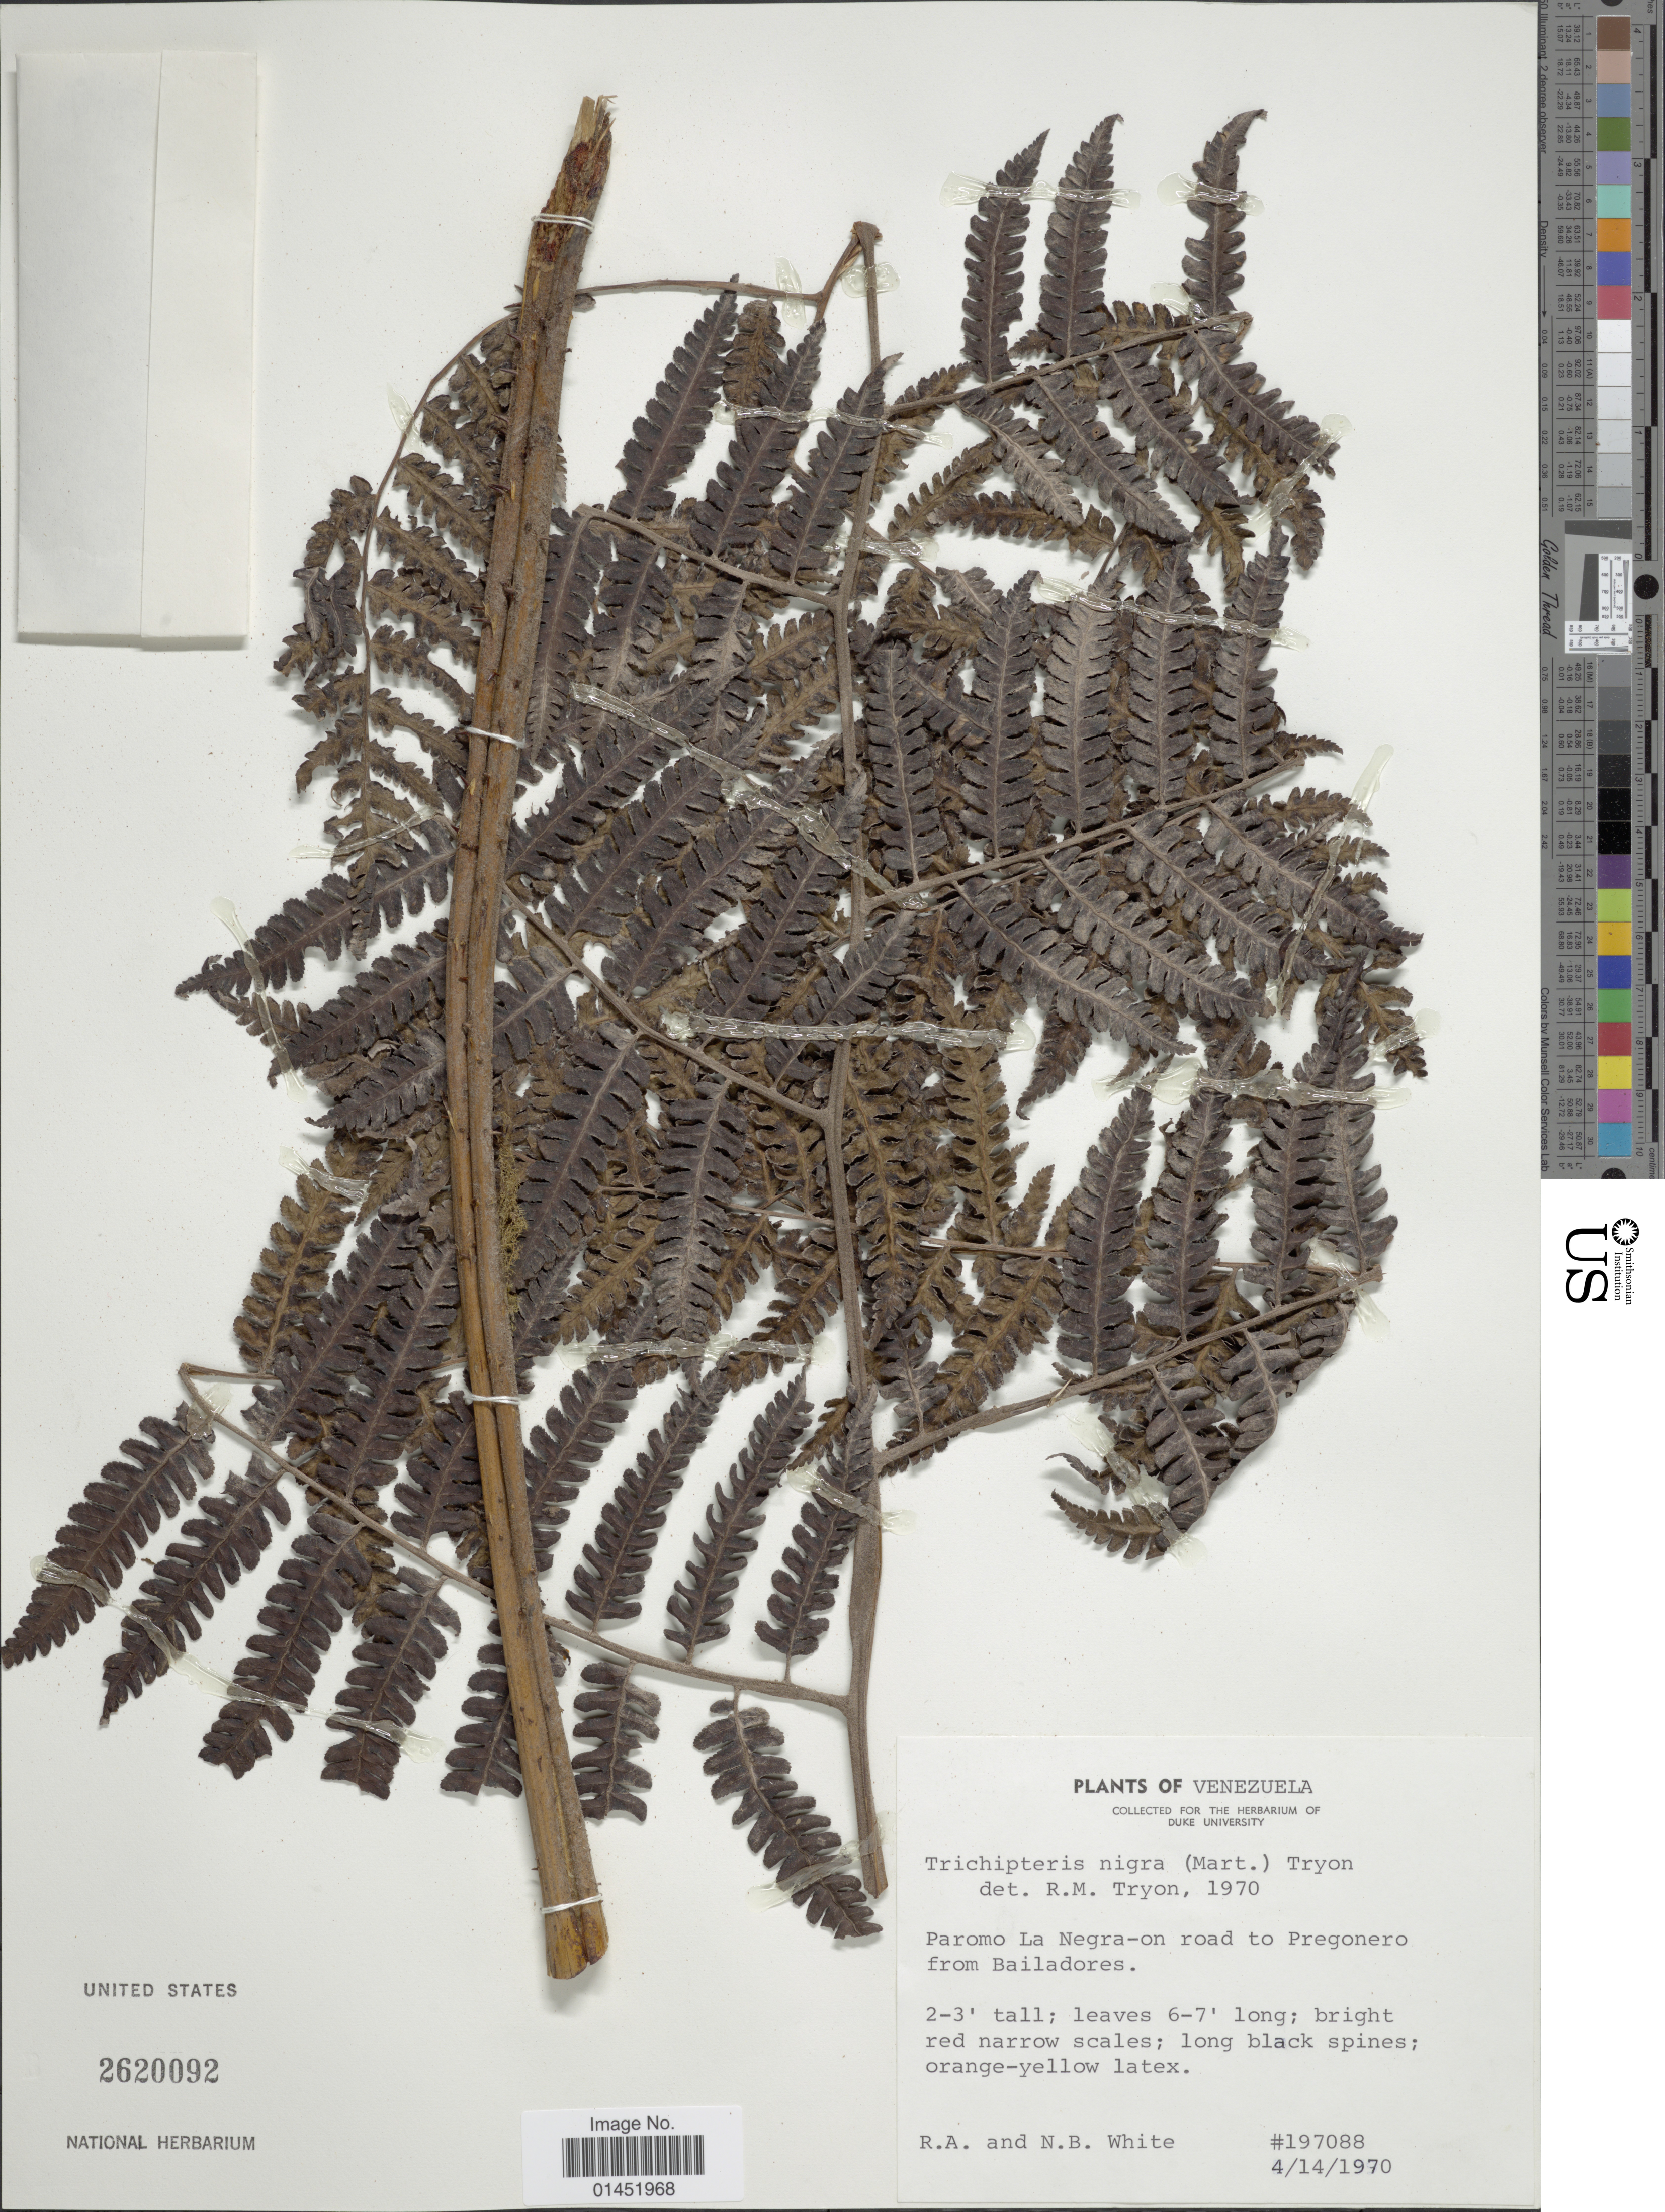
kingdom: Plantae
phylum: Tracheophyta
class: Polypodiopsida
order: Cyatheales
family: Cyatheaceae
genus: Cyathea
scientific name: Cyathea lasiosora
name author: (Mett. ex Kuhn) Domin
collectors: R. A. White & N. White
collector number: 197088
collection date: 1970-04-14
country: Venezuela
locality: Paromo La Negra-on road to Pregonero from Bailadores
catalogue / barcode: US 2620092